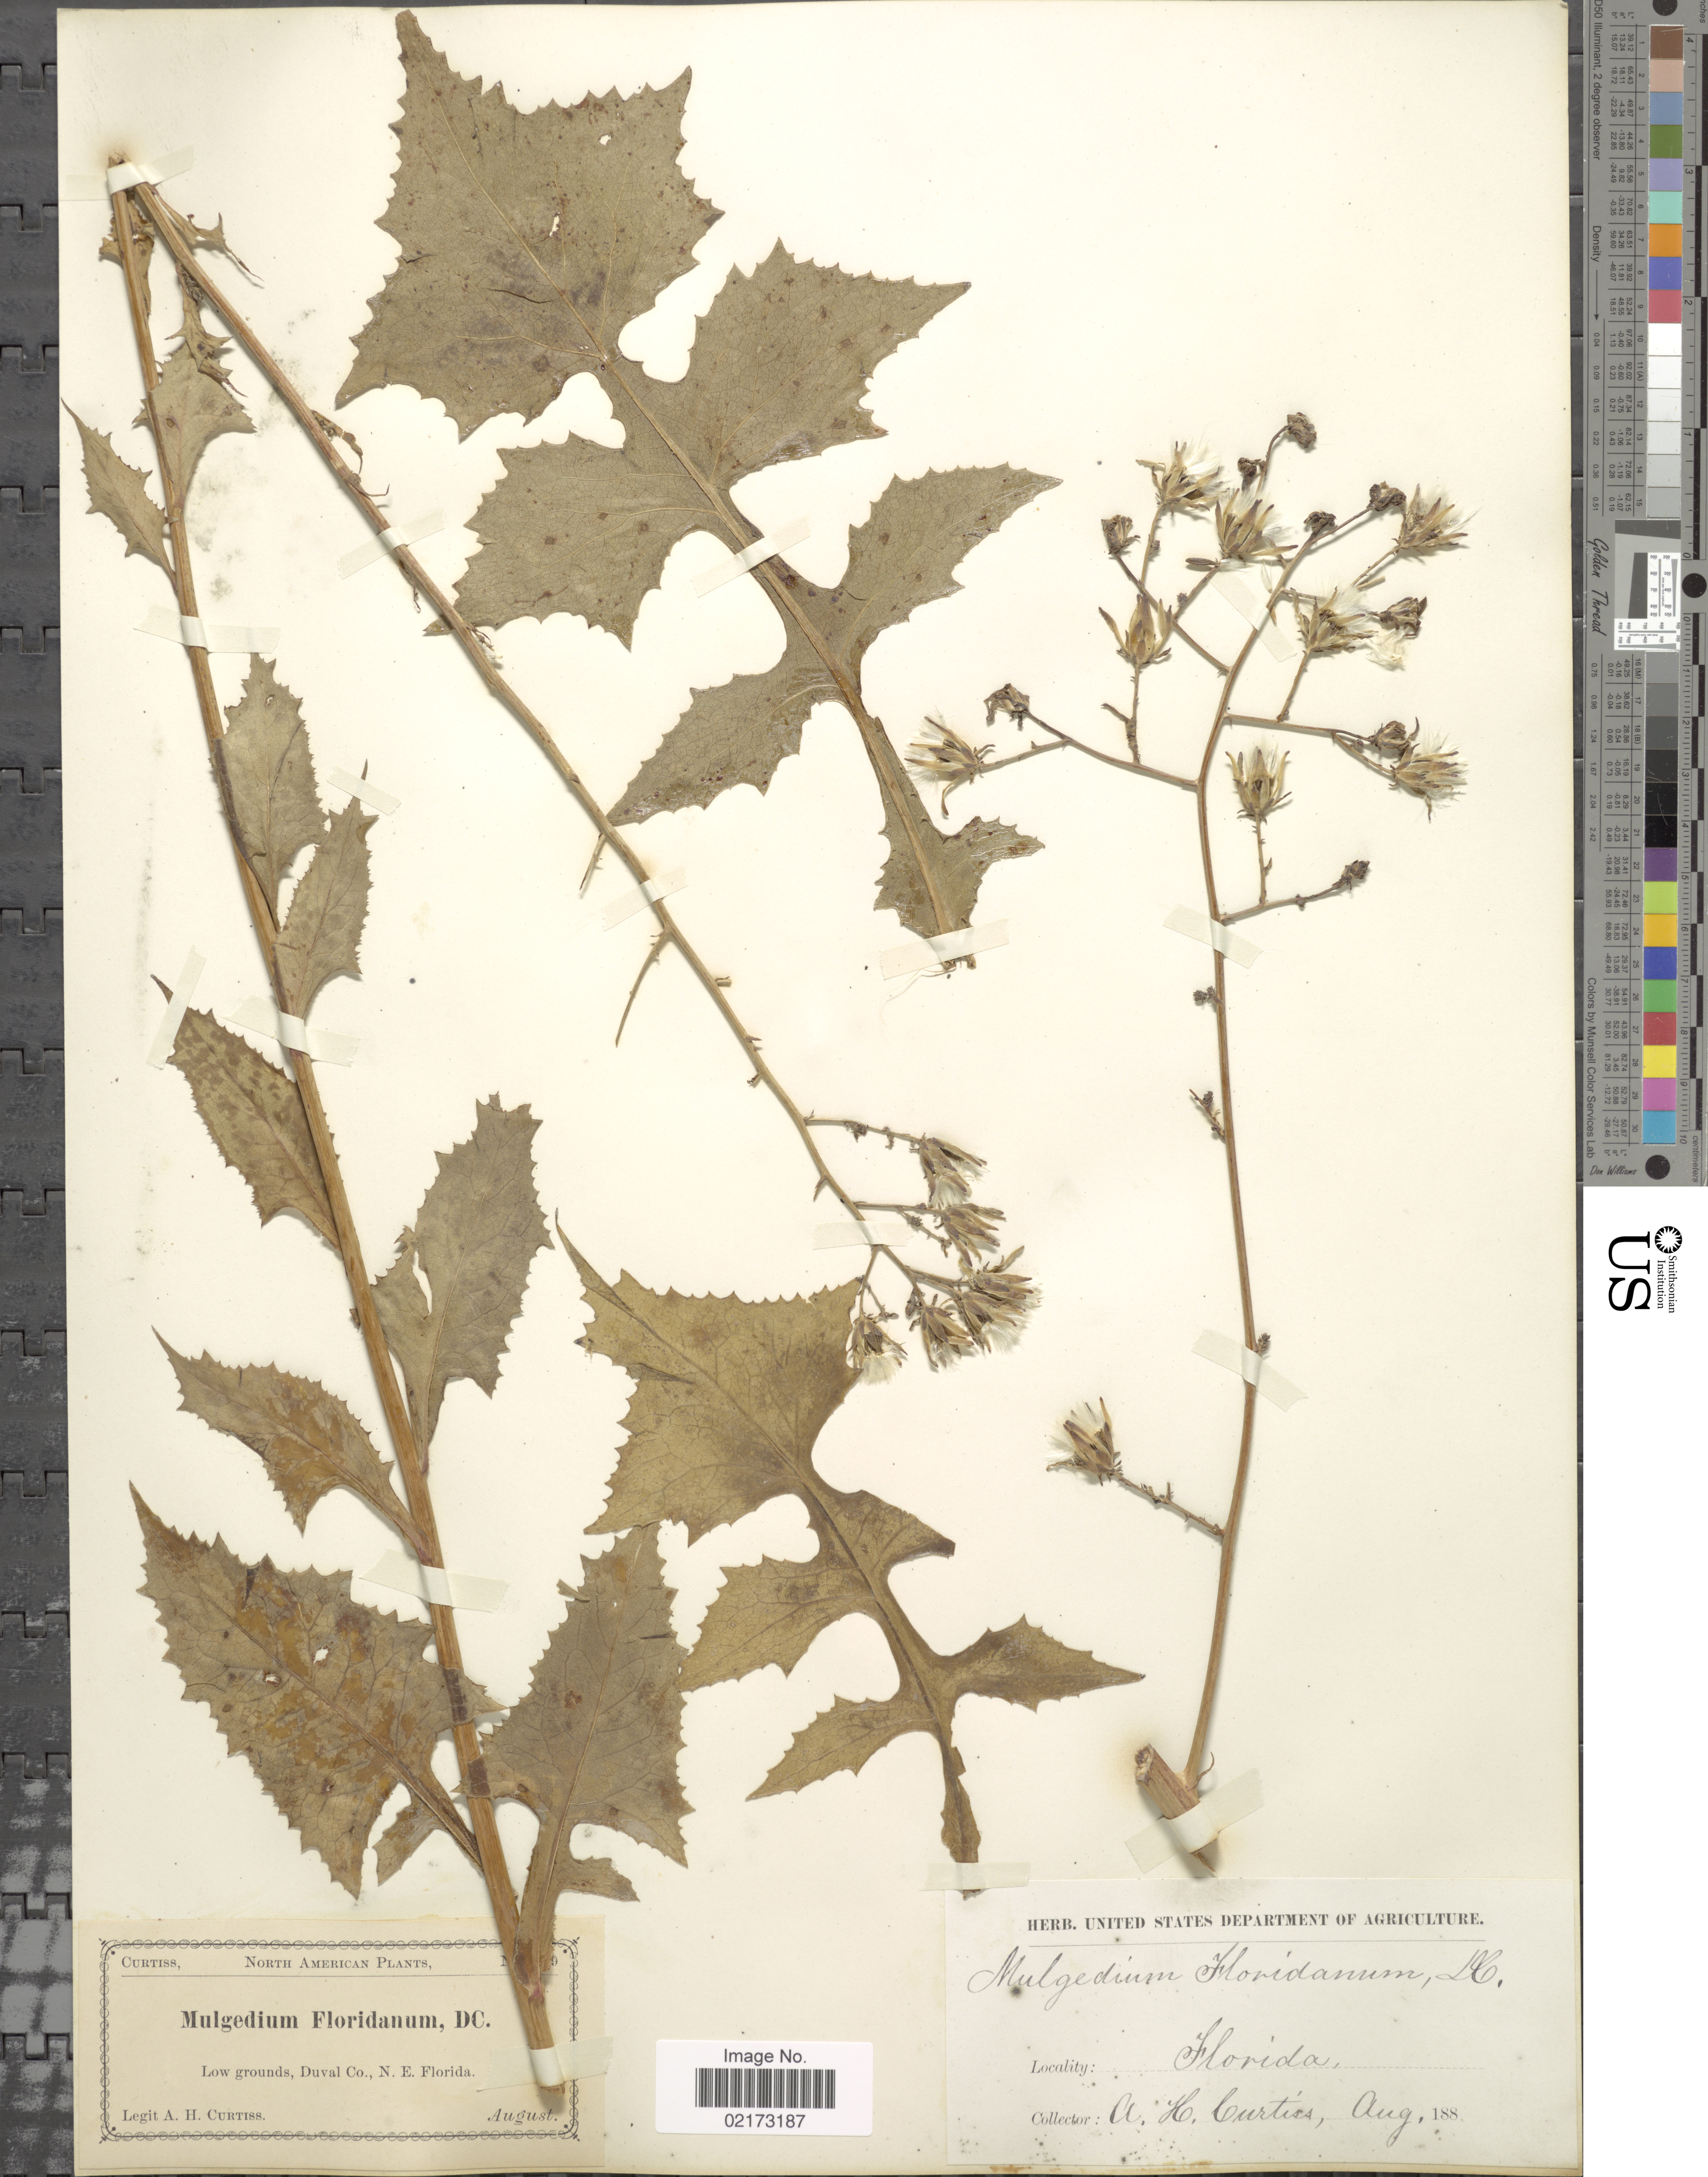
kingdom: Plantae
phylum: Tracheophyta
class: Magnoliopsida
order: Asterales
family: Asteraceae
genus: Lactuca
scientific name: Lactuca floridana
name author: (L.) Gaertn.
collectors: A. H. Curtiss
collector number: !9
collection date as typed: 188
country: United States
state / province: Florida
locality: North America, Duval Co., N. E. Florida